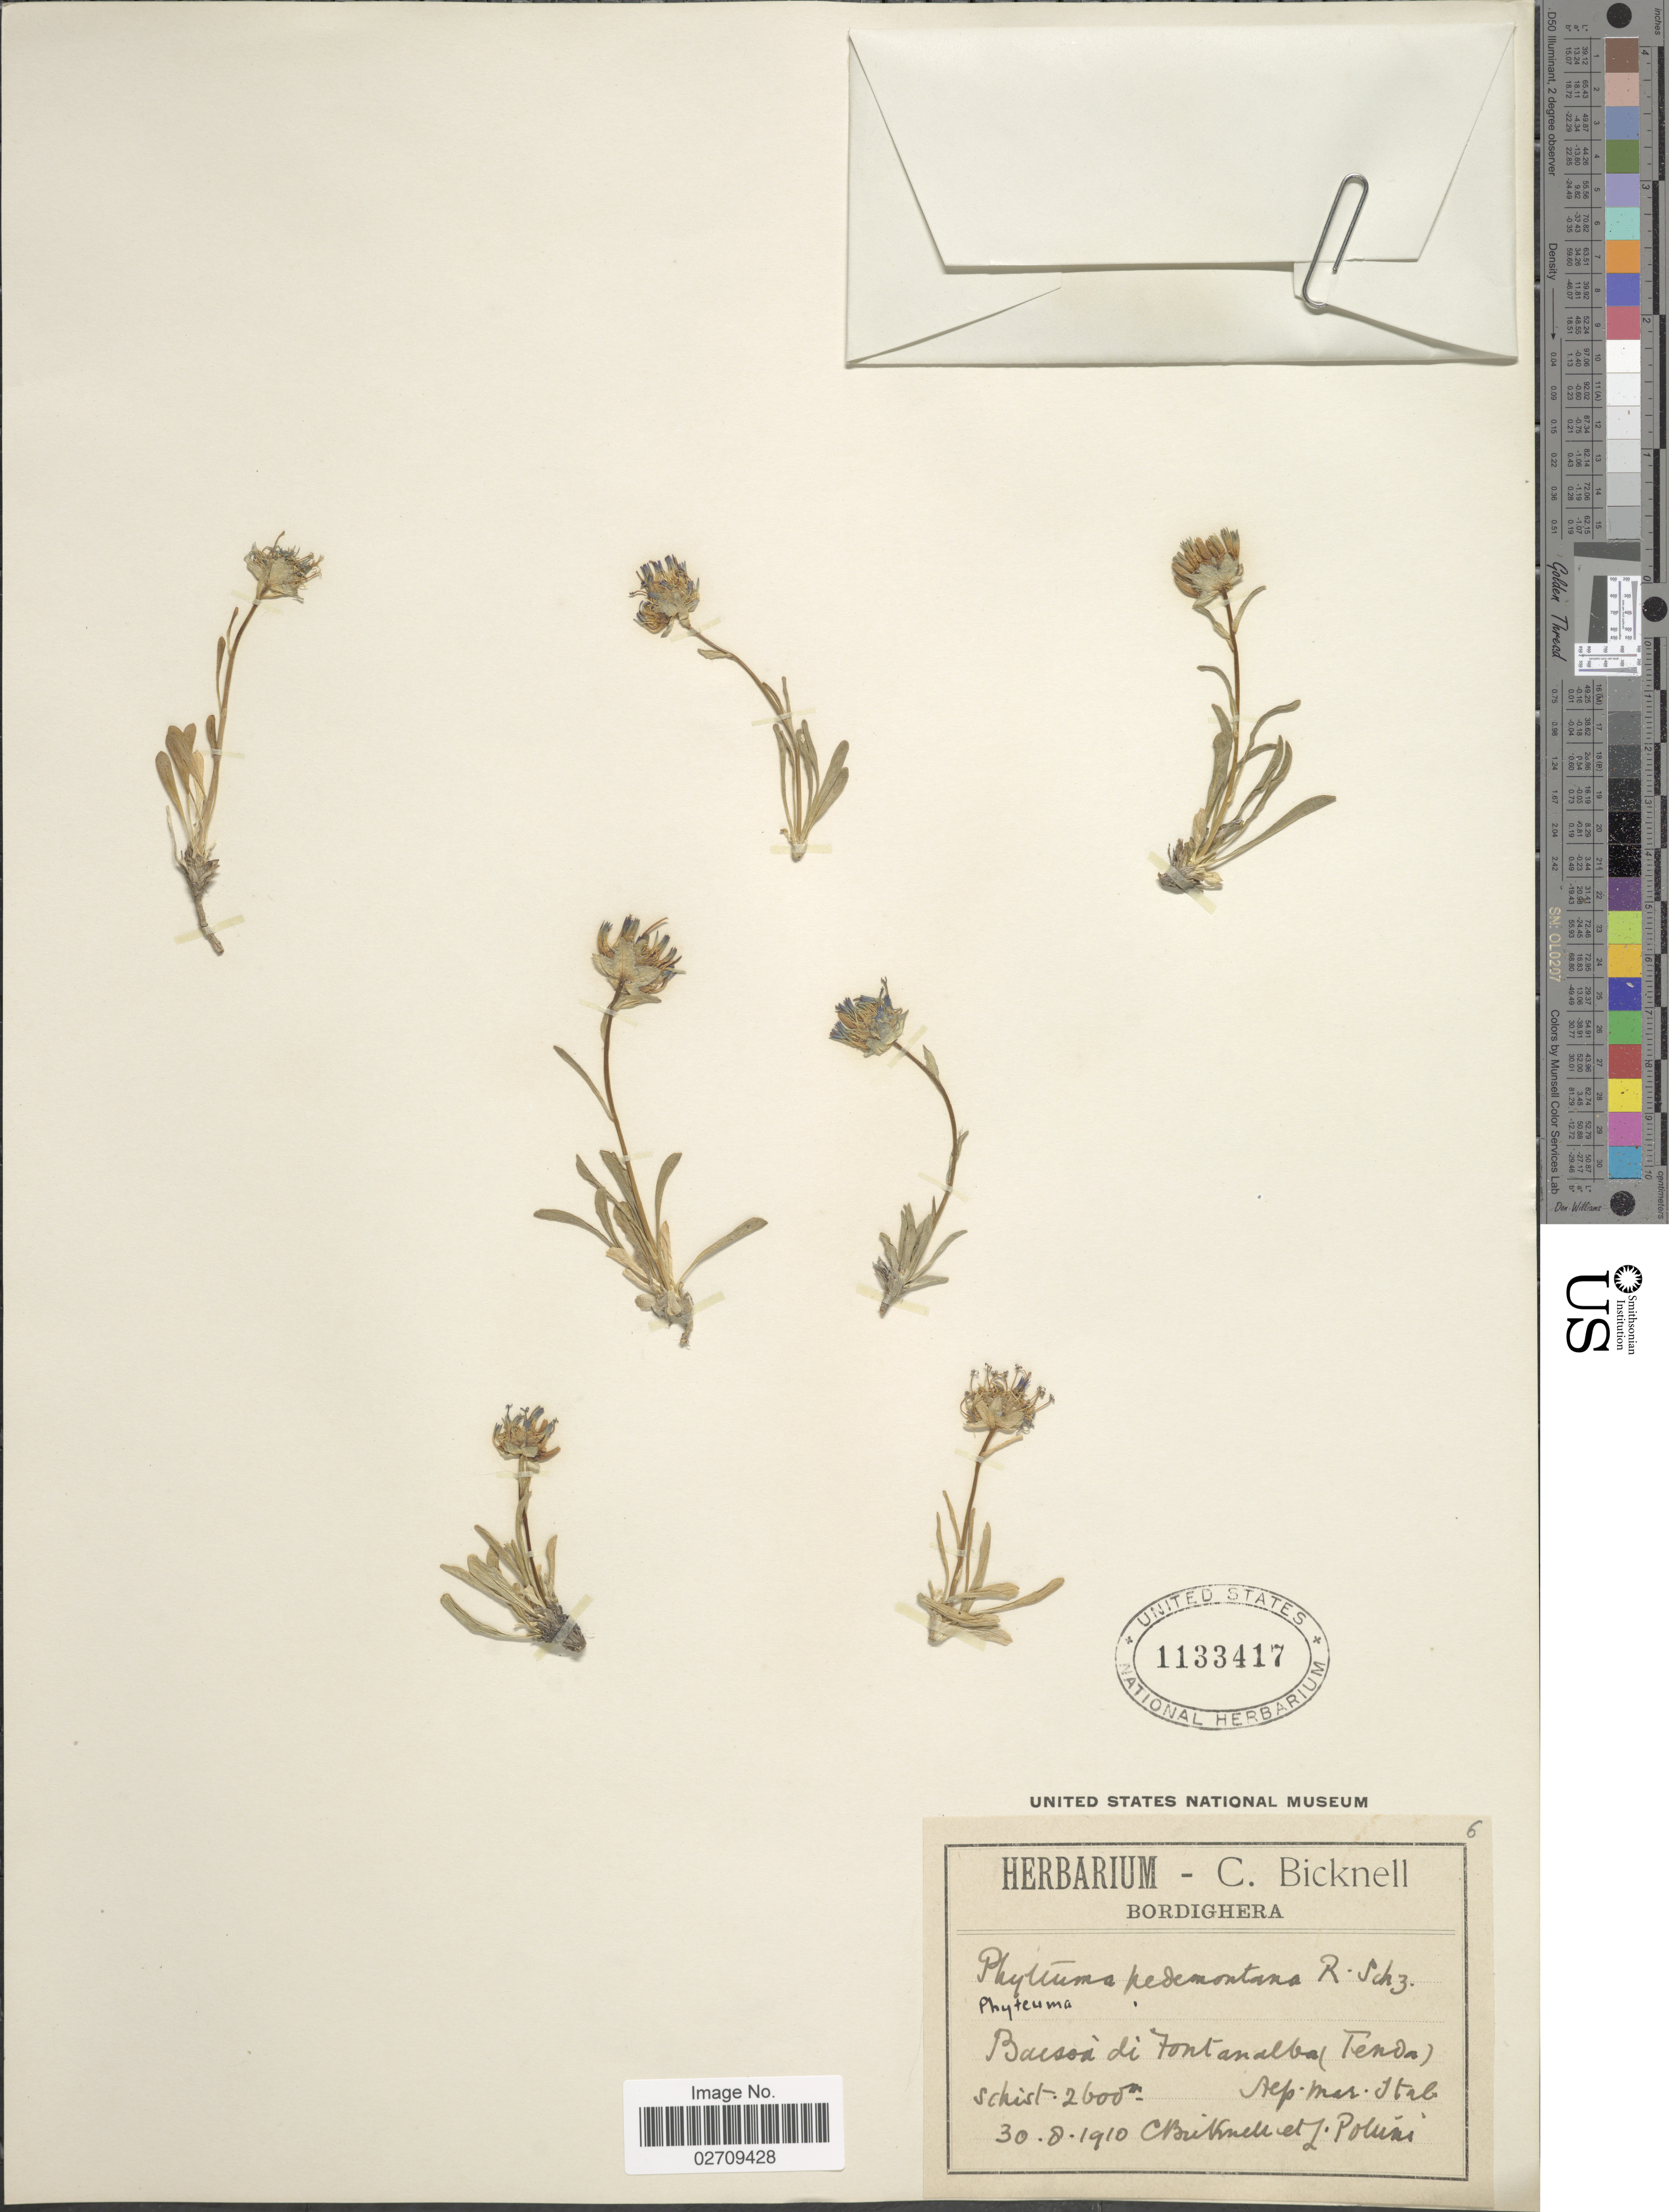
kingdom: Plantae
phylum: Tracheophyta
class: Magnoliopsida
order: Asterales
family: Campanulaceae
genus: Phyteuma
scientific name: Phyteuma pedemontanum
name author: Rich.Schulz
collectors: C. Bicknell & L. Pollini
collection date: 1910-08-30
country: Italy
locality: Baussoa di Fontanalba (Tenda), Sep. Mar. Ital [interpreted]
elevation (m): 2600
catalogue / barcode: US 1133417